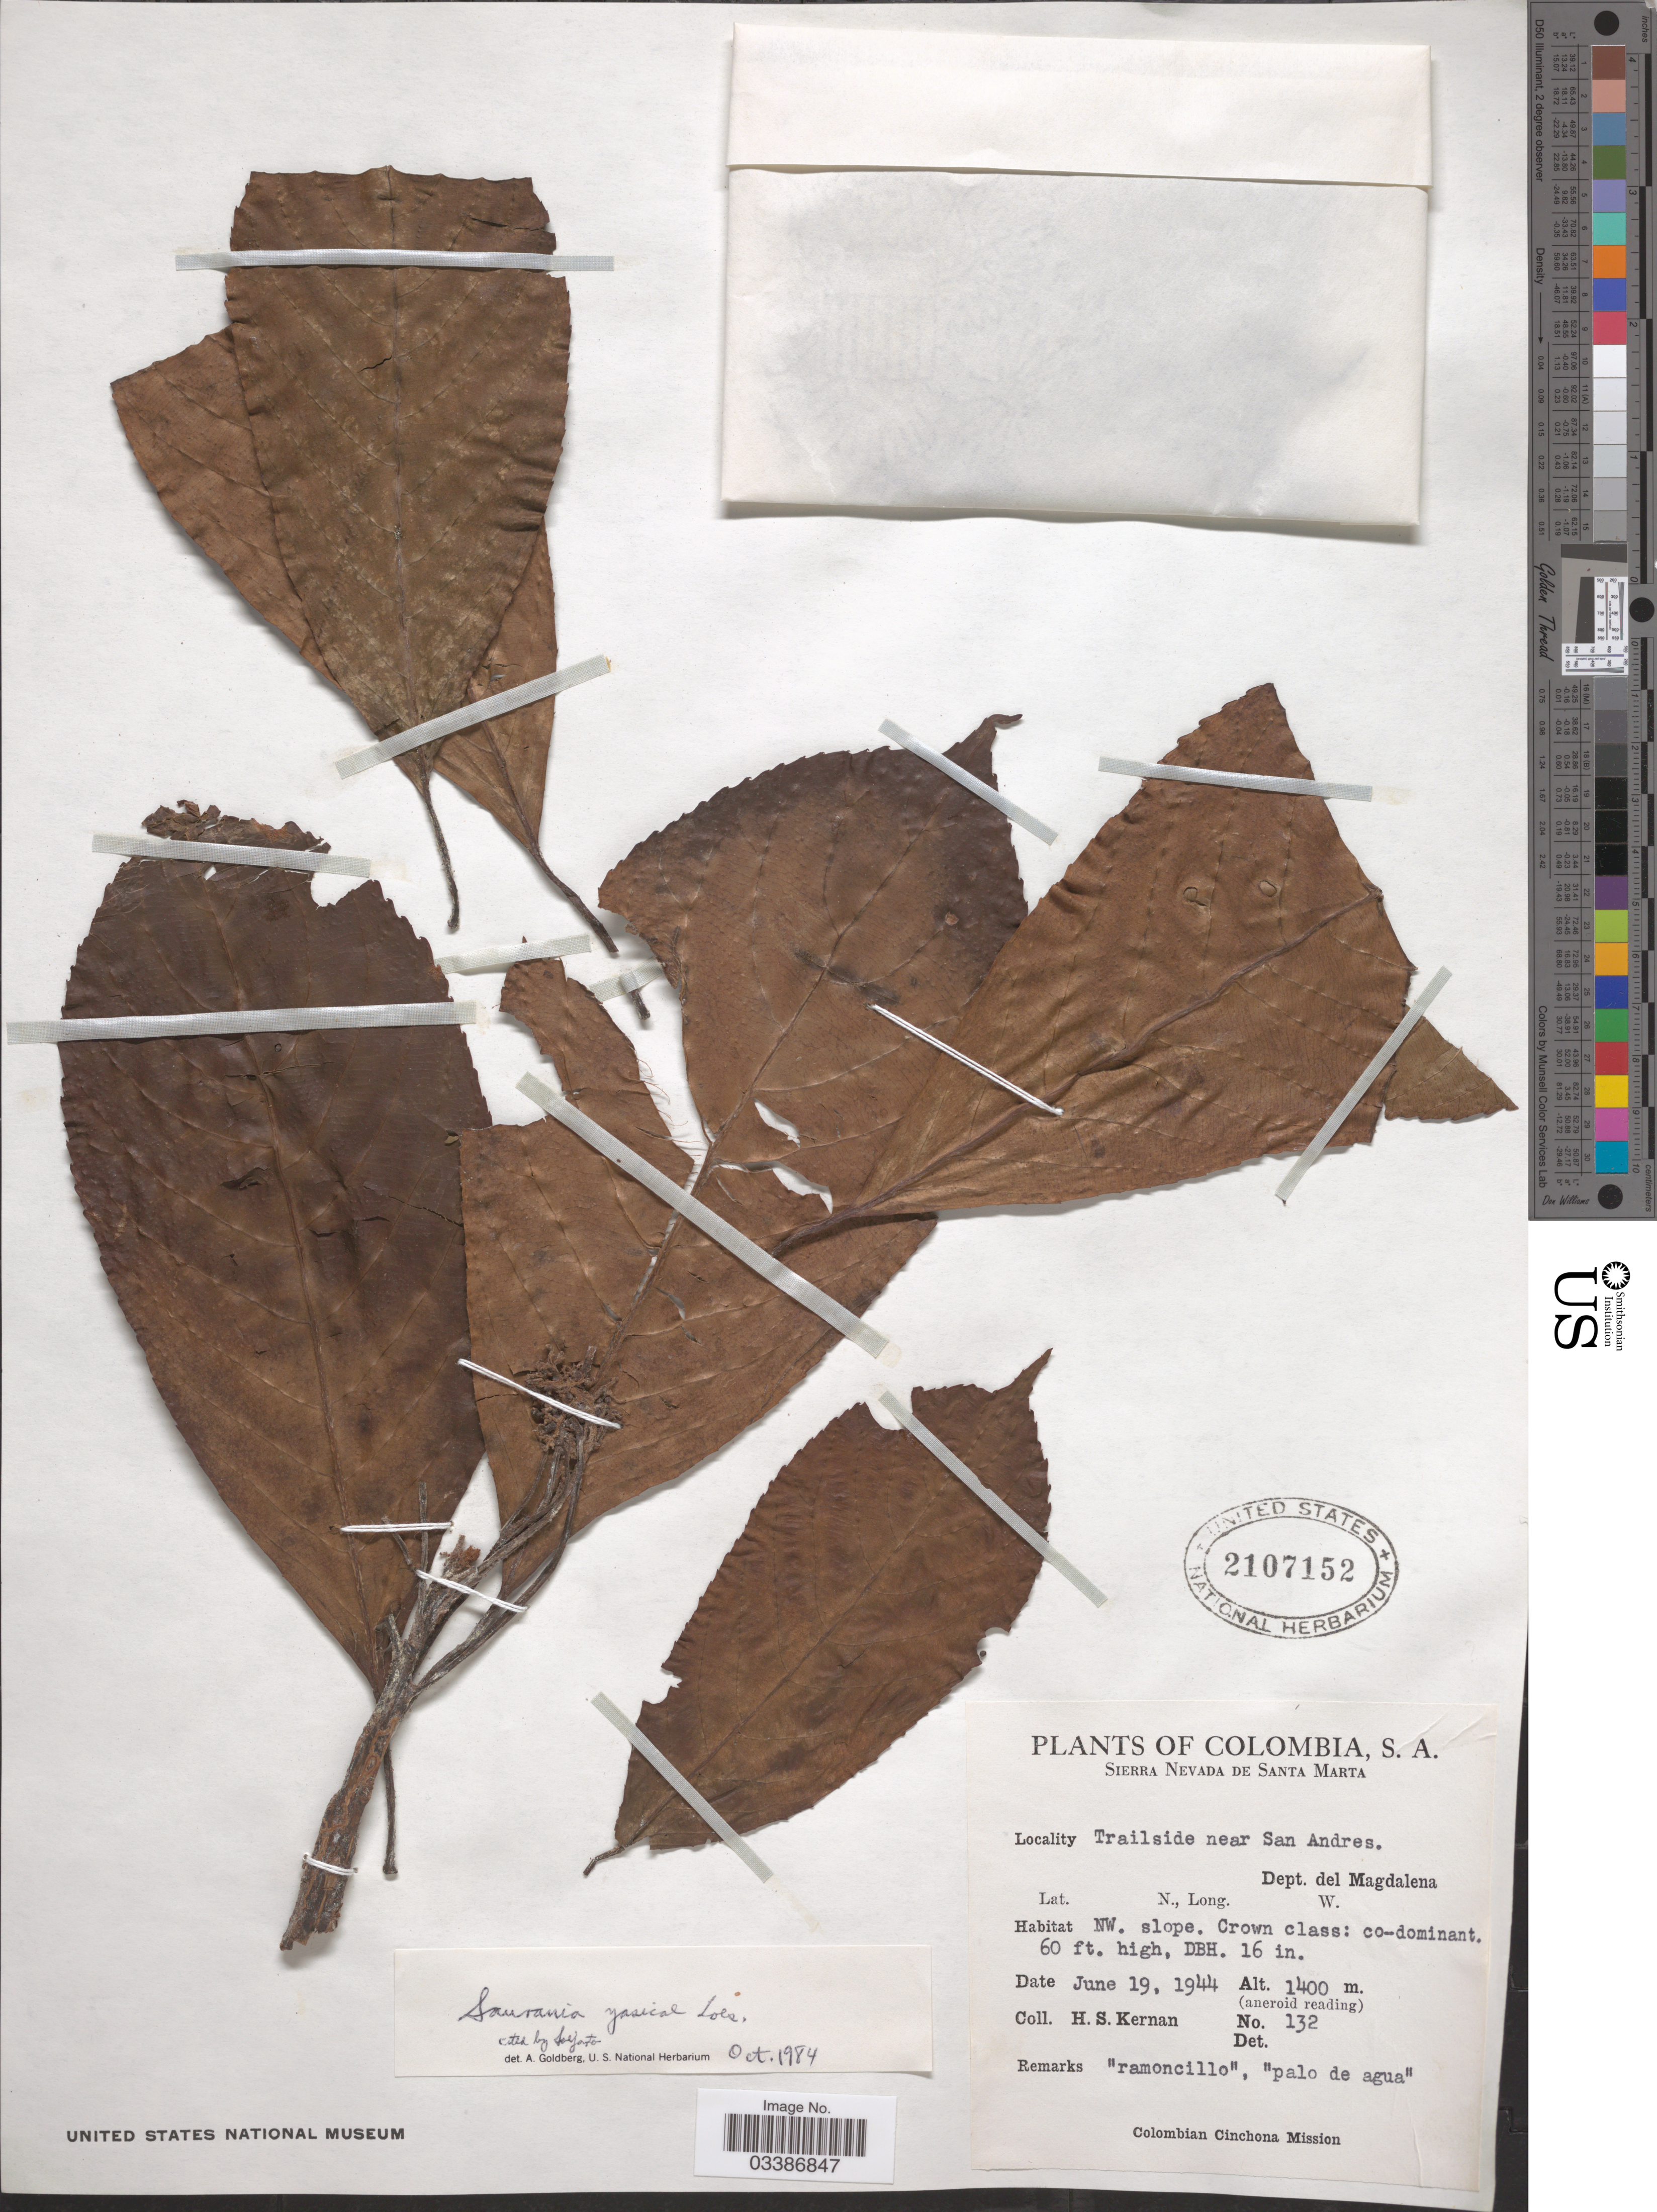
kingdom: Plantae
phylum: Tracheophyta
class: Magnoliopsida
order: Ericales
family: Actinidiaceae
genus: Saurauia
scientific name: Saurauia yasicae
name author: Loes.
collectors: H. Kernan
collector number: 132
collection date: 1944-06-19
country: Colombia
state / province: Magdalena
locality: Sierra Nevada de Santa Marta, Trailside near San Andres. Dept. del Magdalena, NW. slope.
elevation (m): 1400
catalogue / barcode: US 2107152